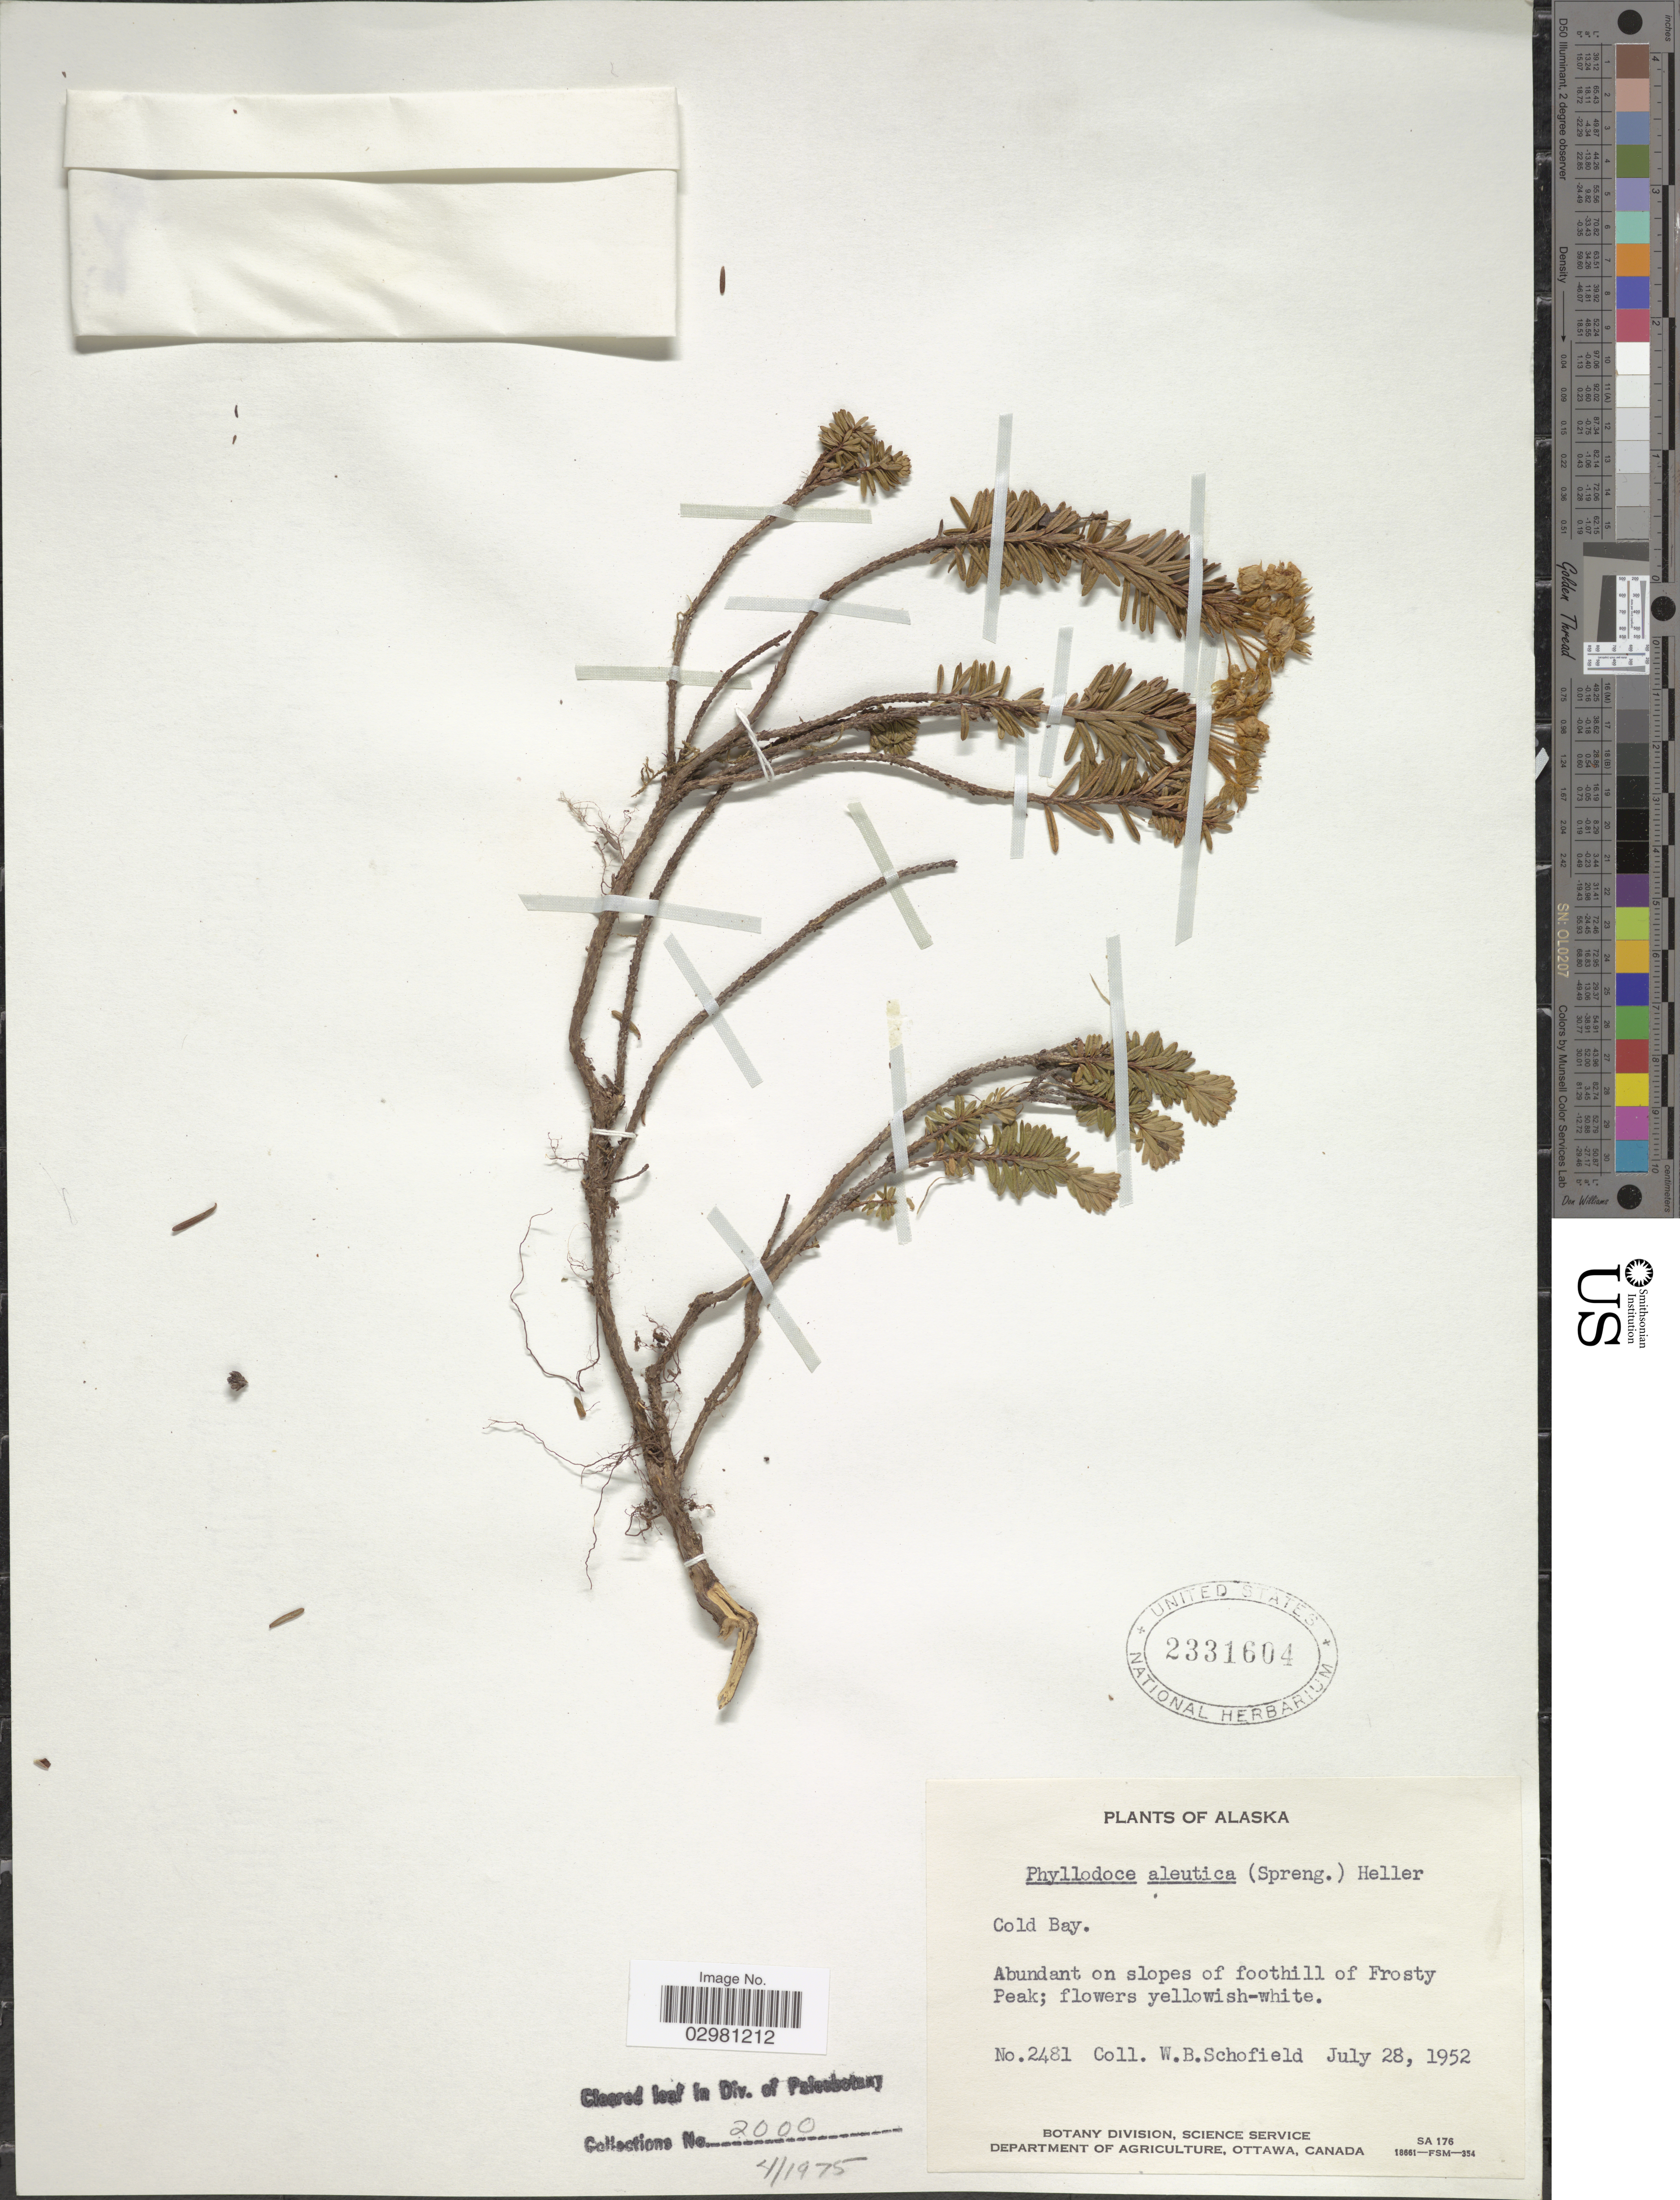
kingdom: Plantae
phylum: Tracheophyta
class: Magnoliopsida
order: Ericales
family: Ericaceae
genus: Phyllodoce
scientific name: Phyllodoce aleutica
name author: (Spreng.) A. Heller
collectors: W. Schofield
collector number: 2481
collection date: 1952-07-28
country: United States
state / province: Alaska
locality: Cold Bay. Abundant on slopes of foothill of Frosty Peak.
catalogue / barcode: US 2331604